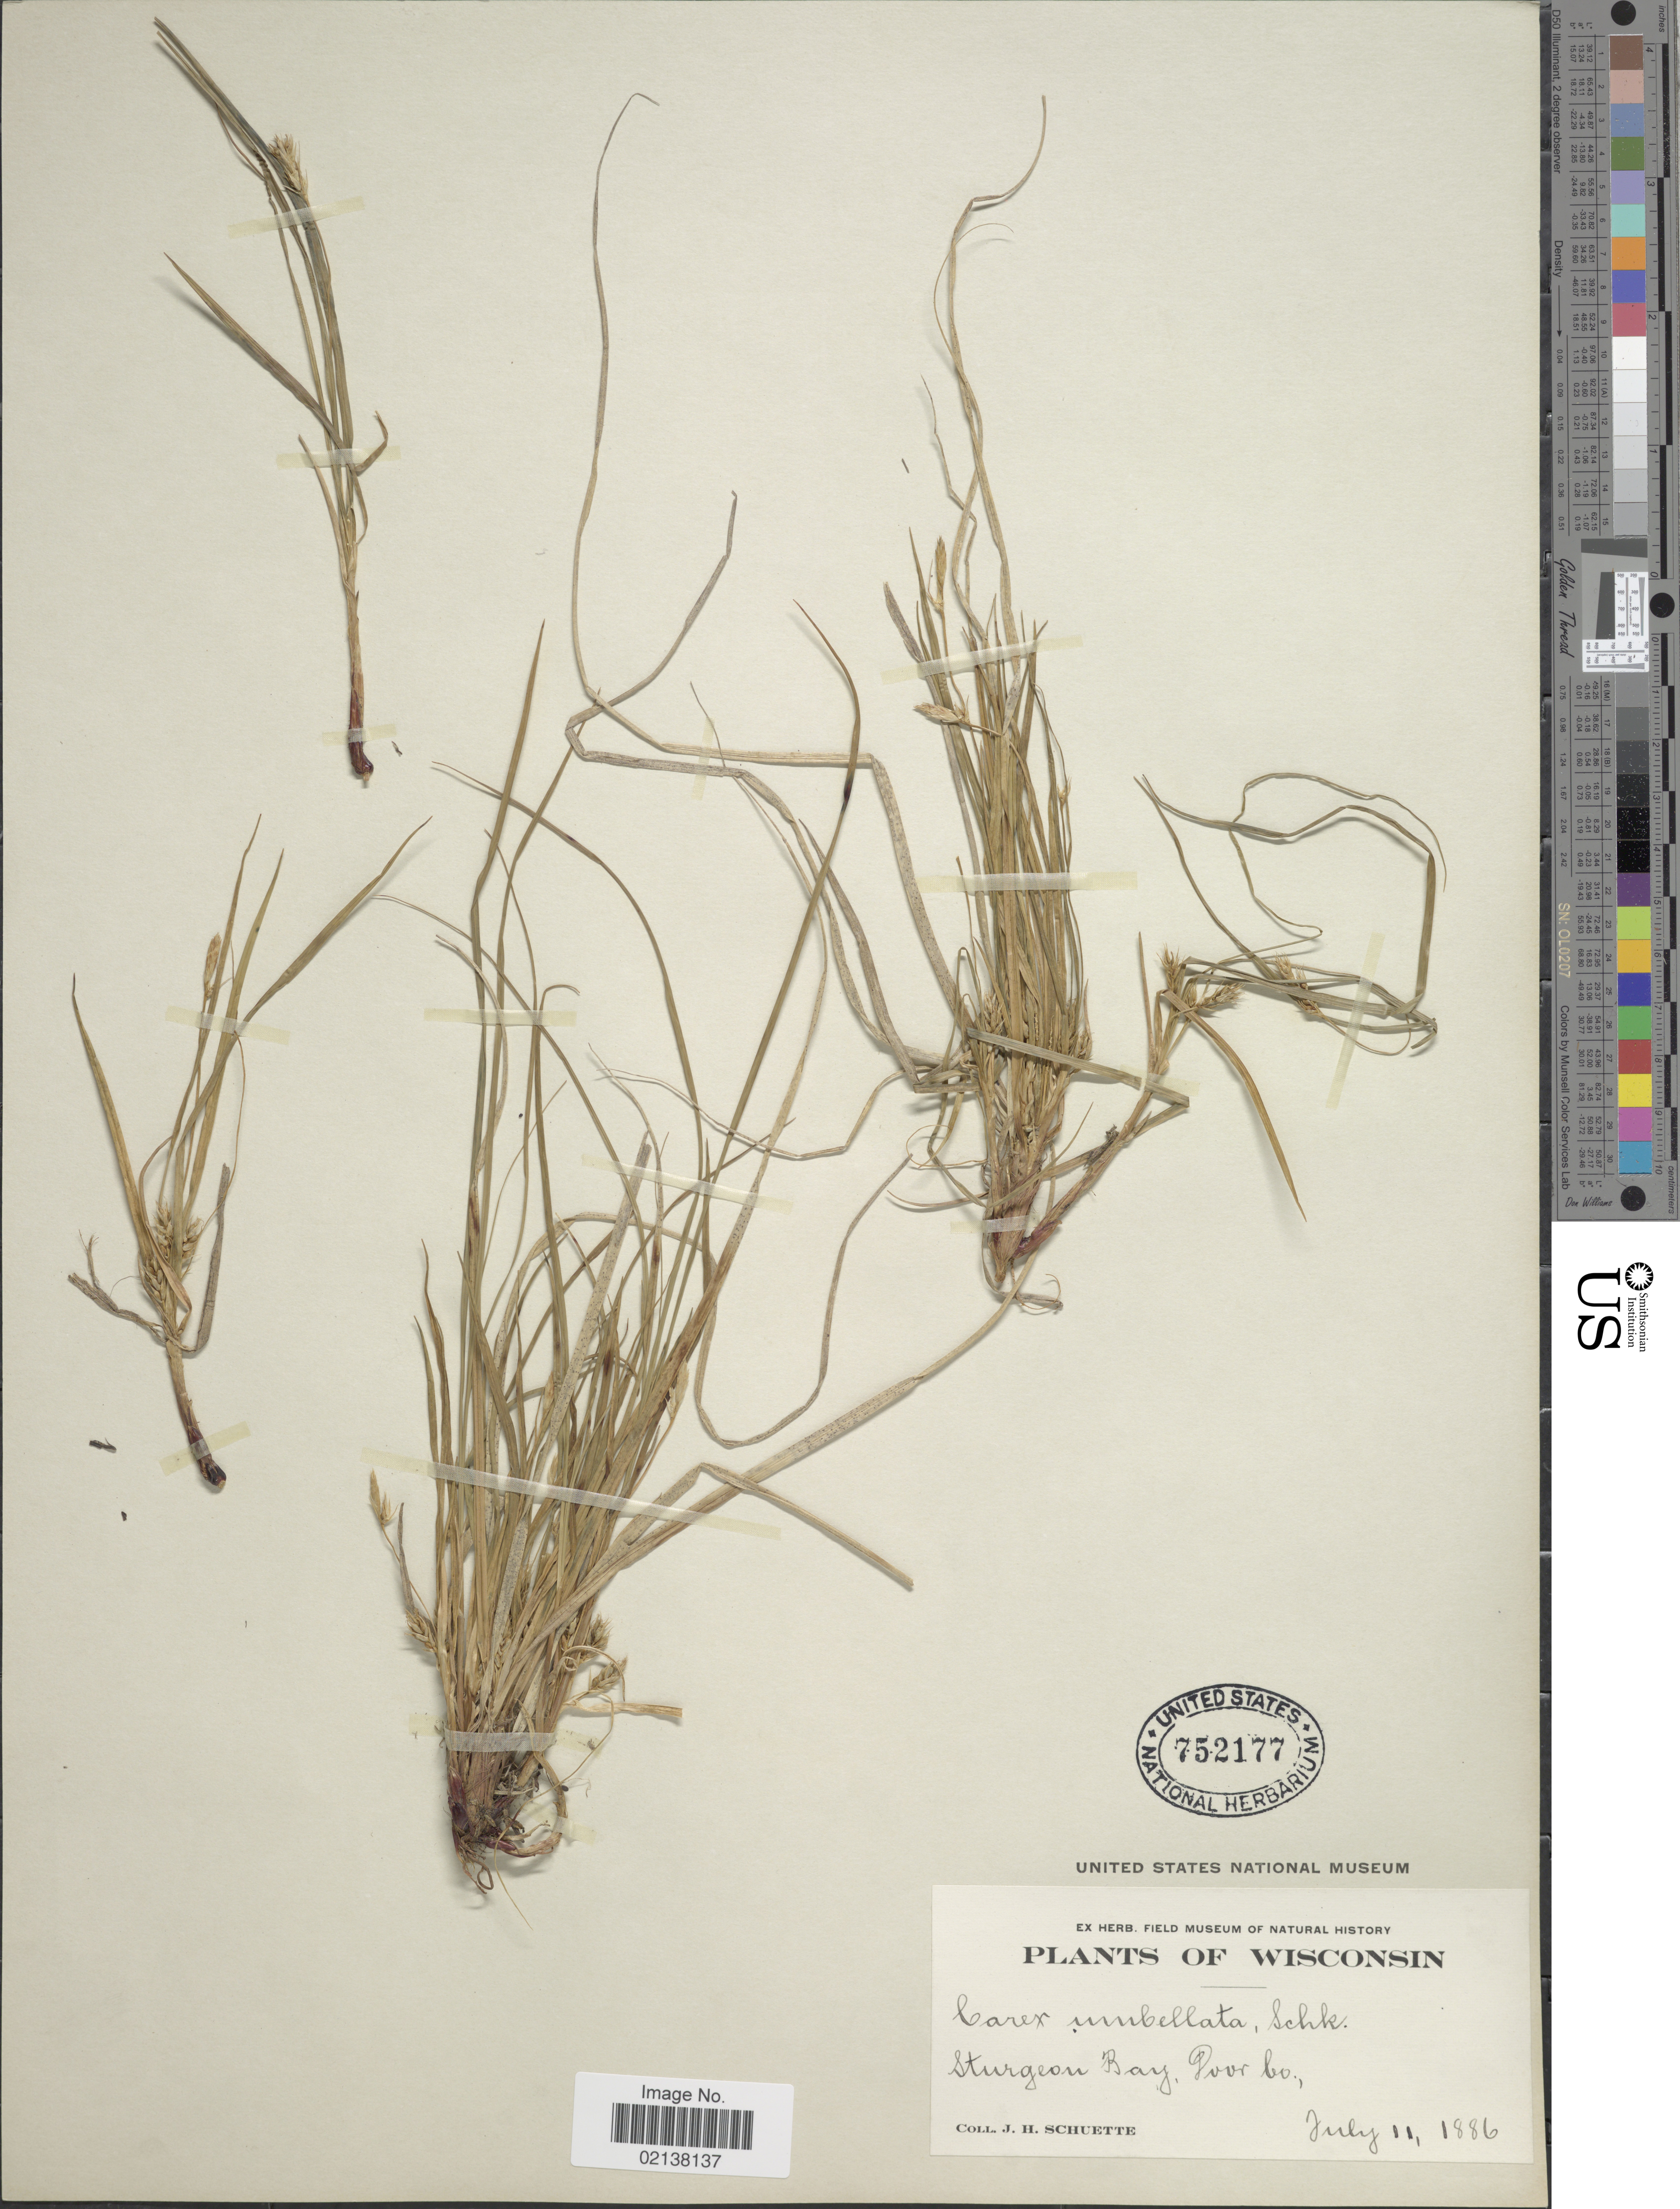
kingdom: Plantae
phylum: Tracheophyta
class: Liliopsida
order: Poales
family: Cyperaceae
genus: Carex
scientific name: Carex umbellata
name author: Schkuhr ex Willd.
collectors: J. H. Schuette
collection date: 1886-07-11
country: United States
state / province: Wisconsin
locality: Sturgeon Bay, Door Co.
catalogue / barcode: US 752177